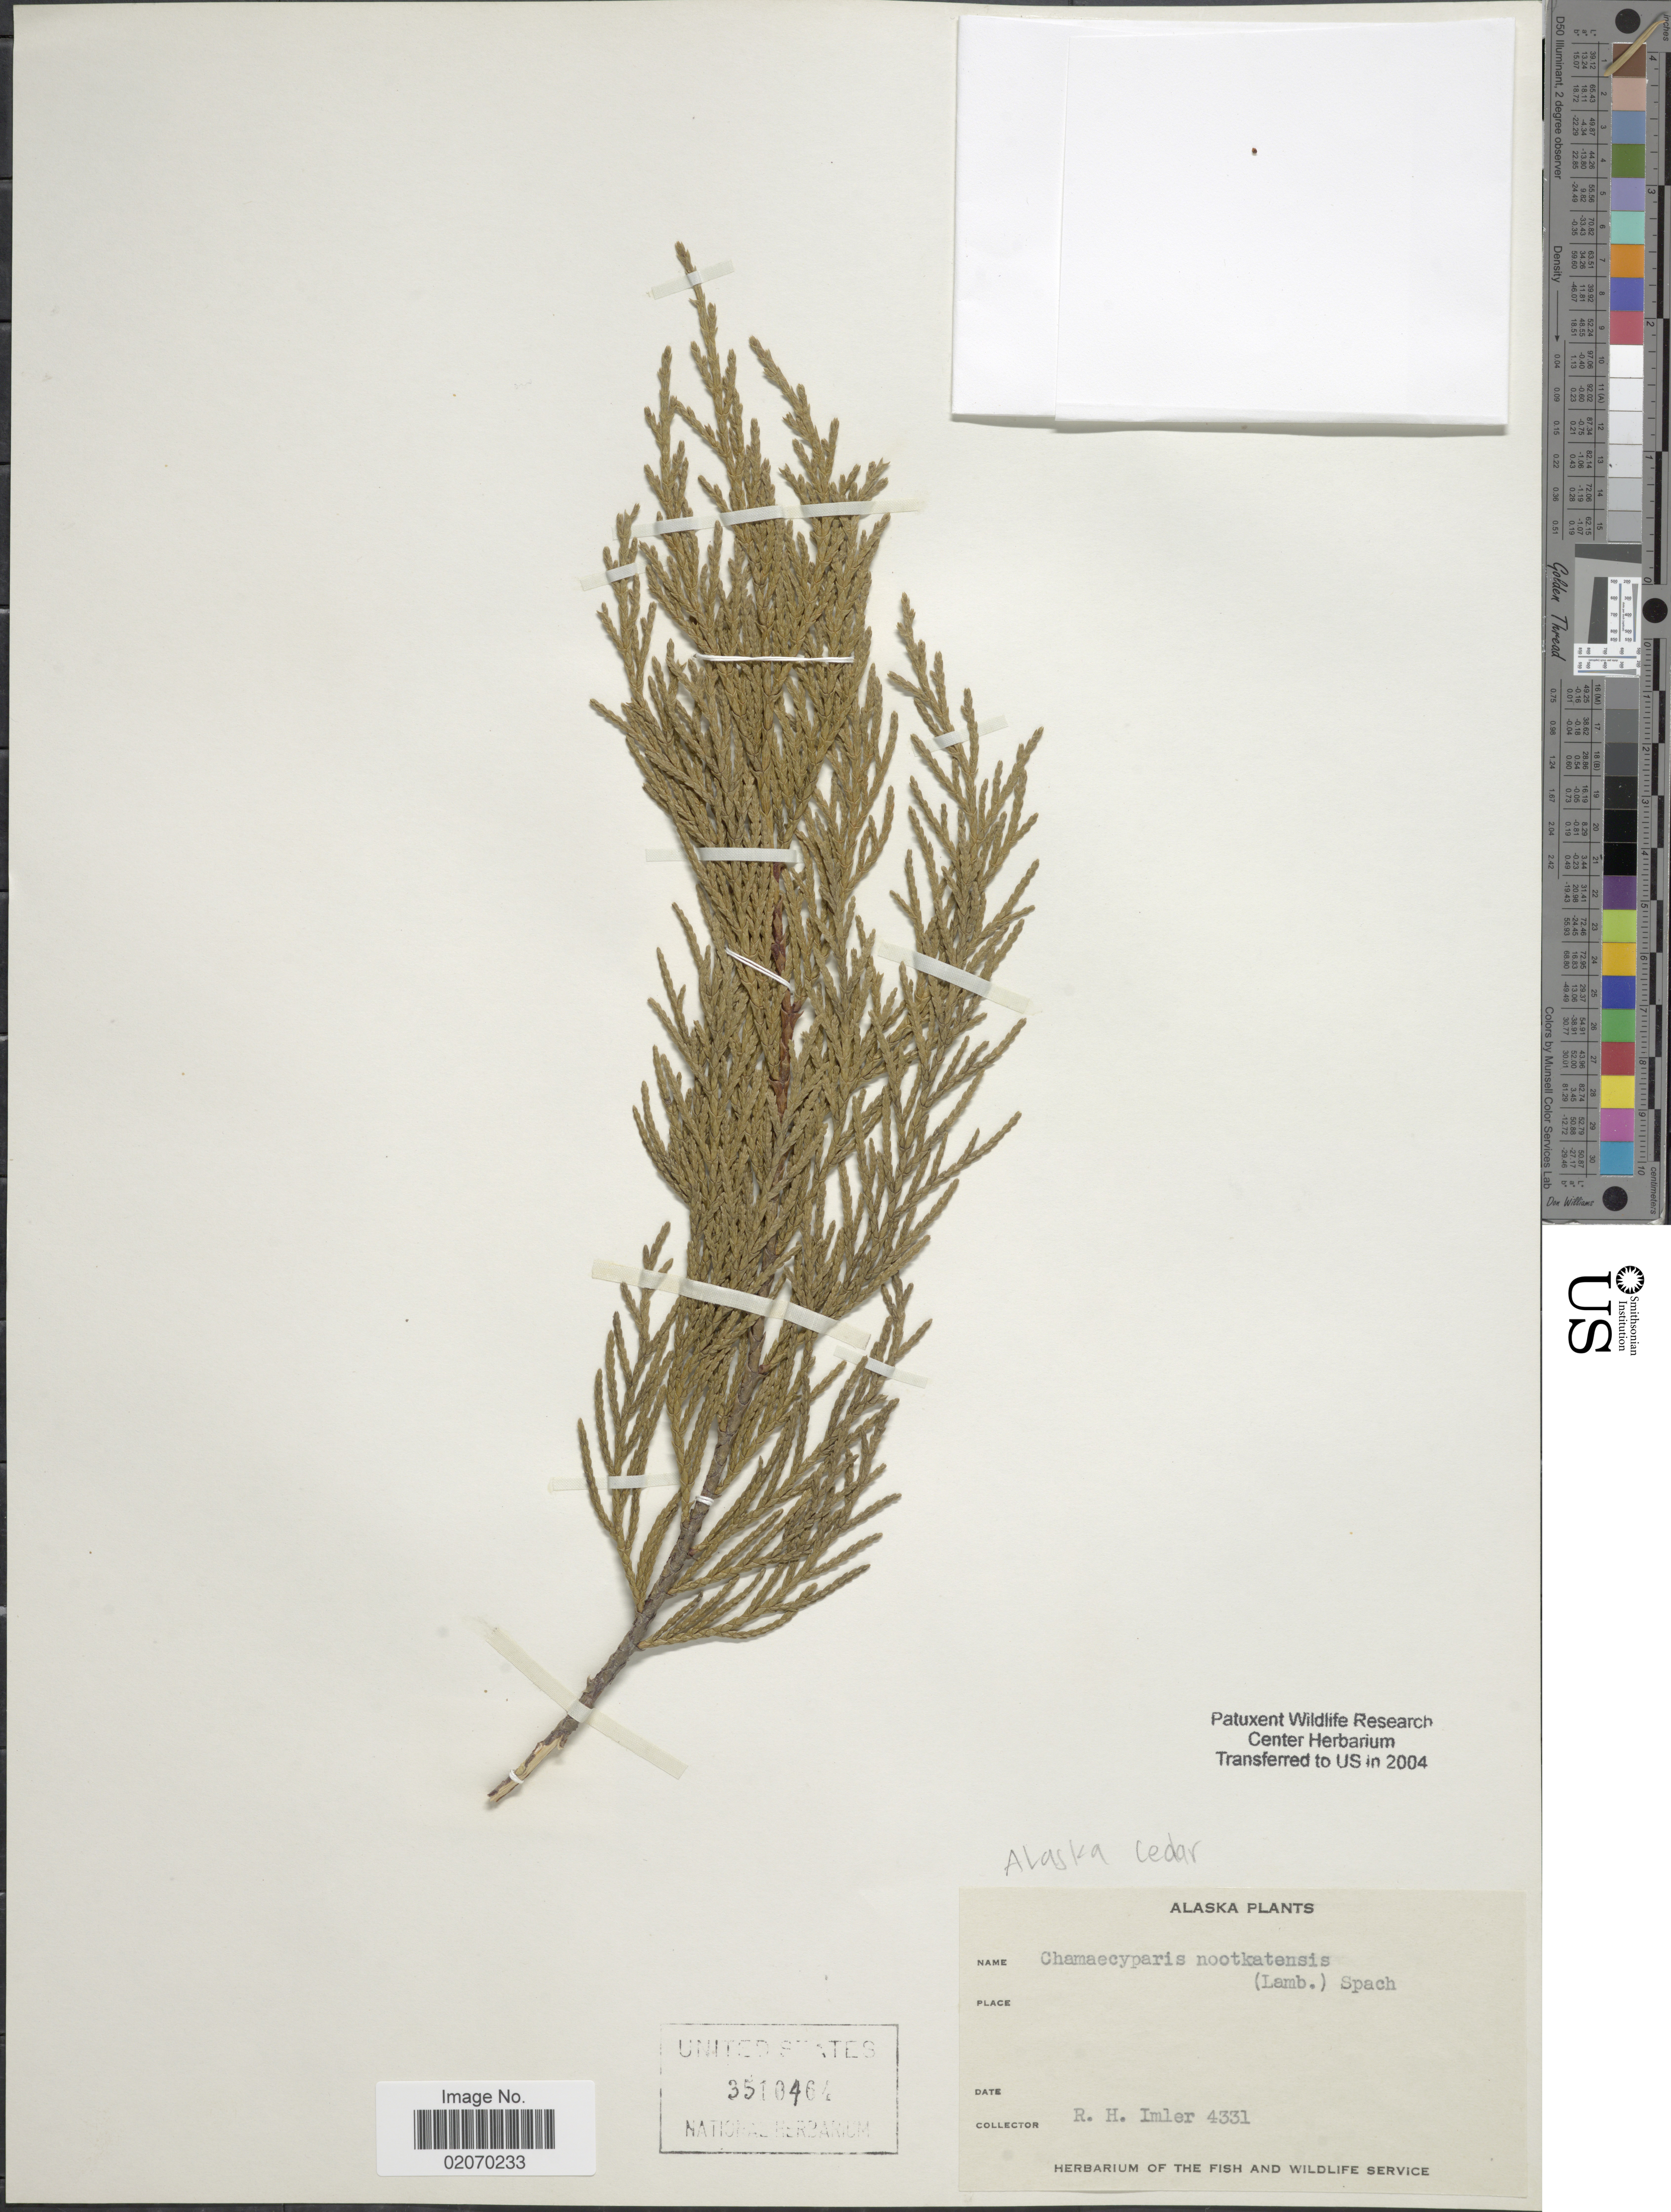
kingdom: Plantae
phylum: Tracheophyta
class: Pinopsida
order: Pinales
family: Cupressaceae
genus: Chamaecyparis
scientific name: Chamaecyparis nootkatensis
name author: (D. Don) Spach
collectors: R. Imler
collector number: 4331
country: United States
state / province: Alaska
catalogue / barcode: US 3510464